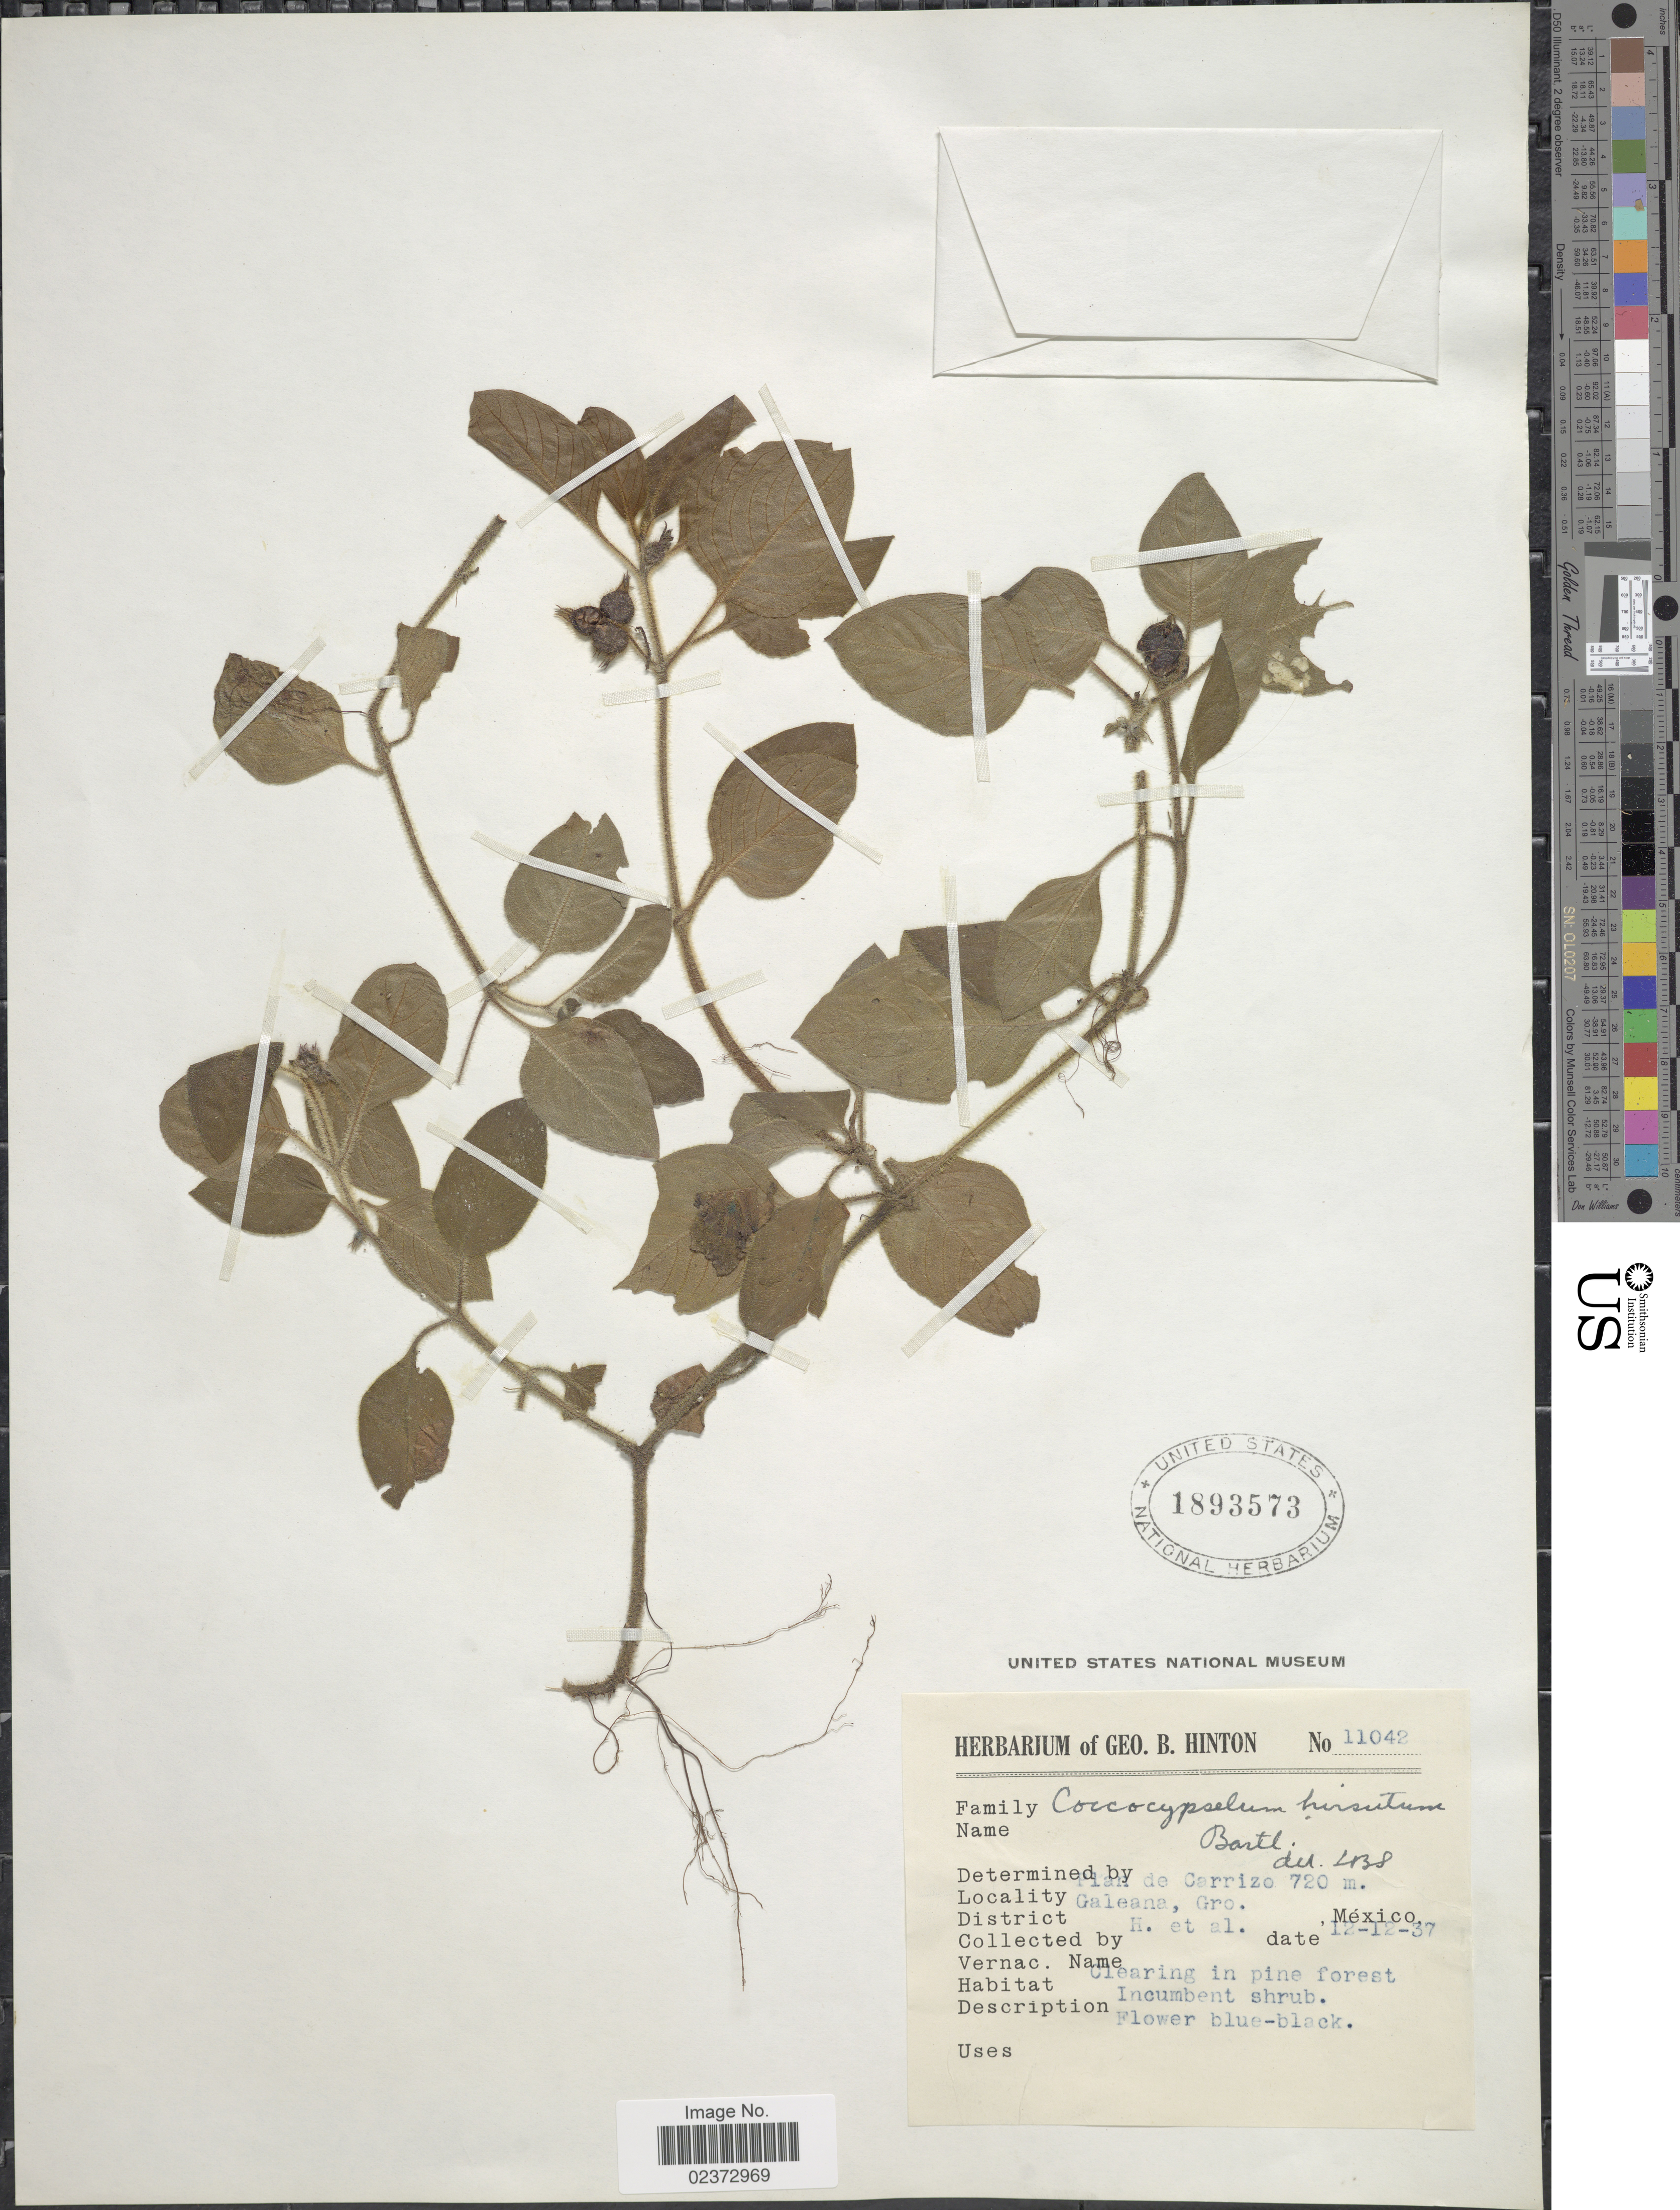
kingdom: Plantae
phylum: Tracheophyta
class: Magnoliopsida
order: Gentianales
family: Rubiaceae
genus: Coccocypselum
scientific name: Coccocypselum hispidulum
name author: (Standl.) Standl.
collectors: G. B. Hinton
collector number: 11042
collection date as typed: Transcribed d/m/y: 12/12/37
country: Mexico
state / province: Guerrero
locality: Plan de Carrizo, District Galeana, Gro.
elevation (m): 720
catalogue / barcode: US 1893573